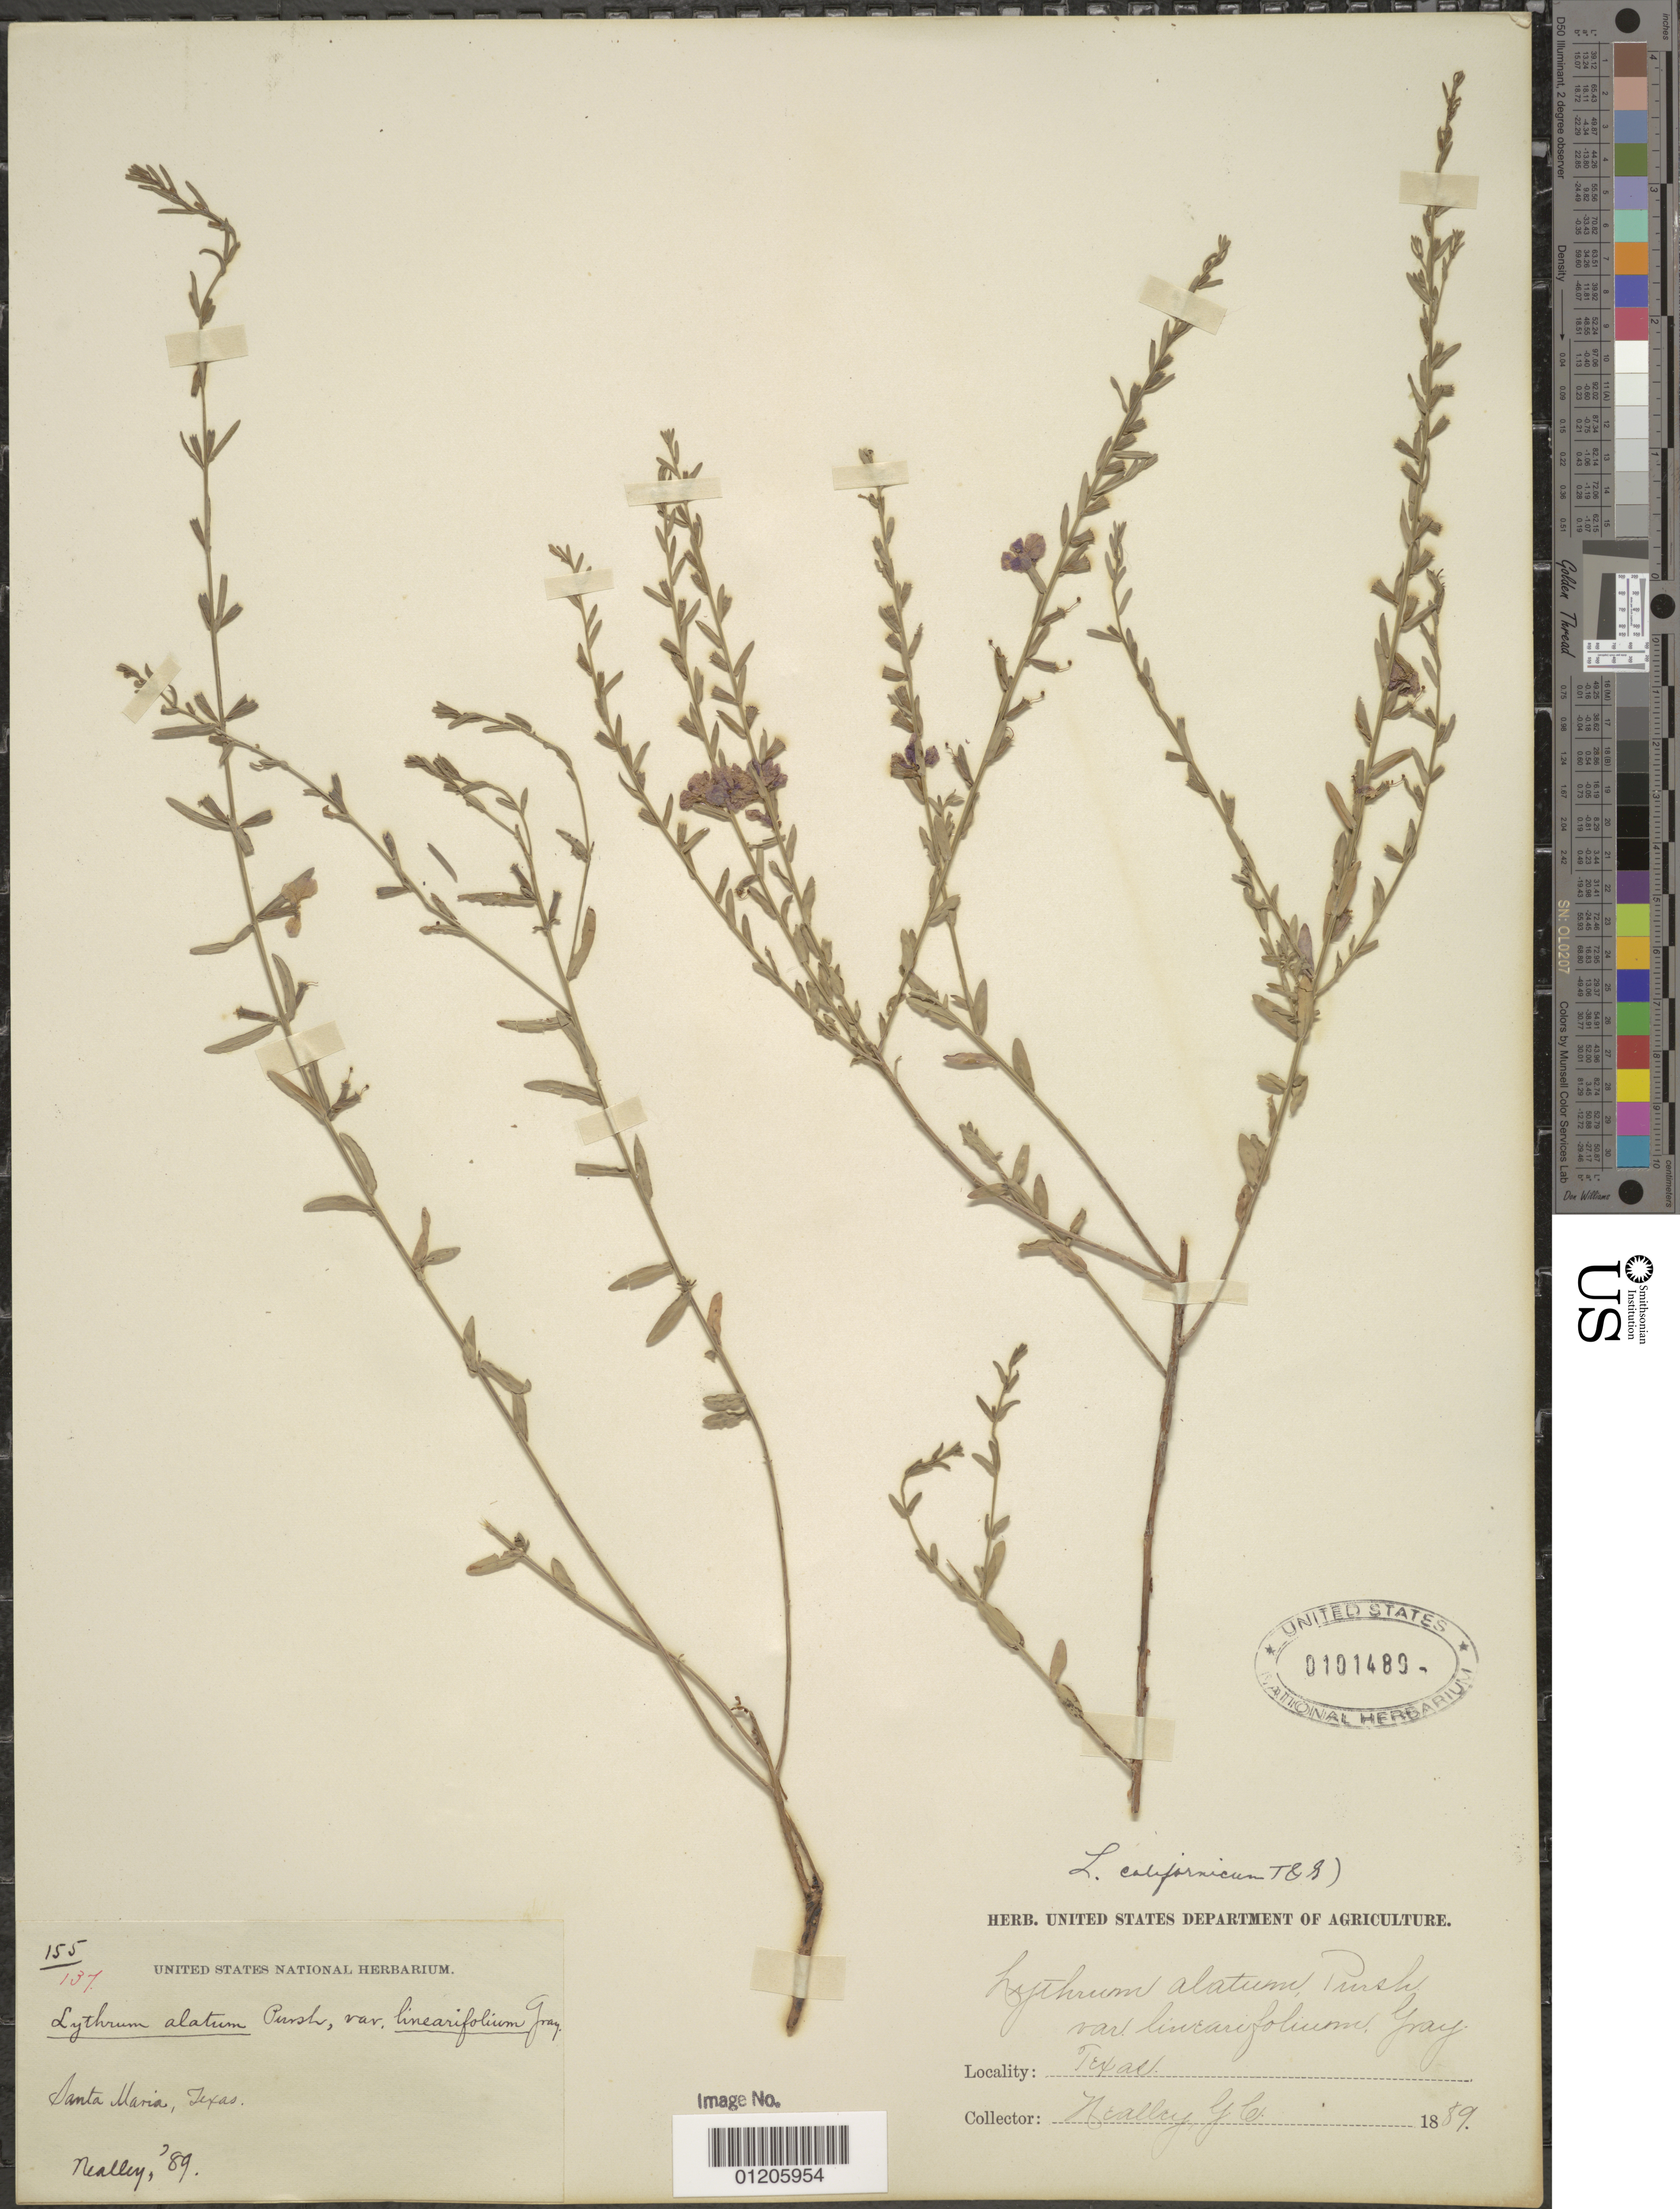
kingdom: Plantae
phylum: Tracheophyta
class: Magnoliopsida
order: Myrtales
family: Lythraceae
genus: Lythrum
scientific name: Lythrum californicum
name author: Torr. & A. Gray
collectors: G. C. Nealley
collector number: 155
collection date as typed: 1889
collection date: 1889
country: United States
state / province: Texas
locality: Santa Maria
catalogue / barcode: US 101480